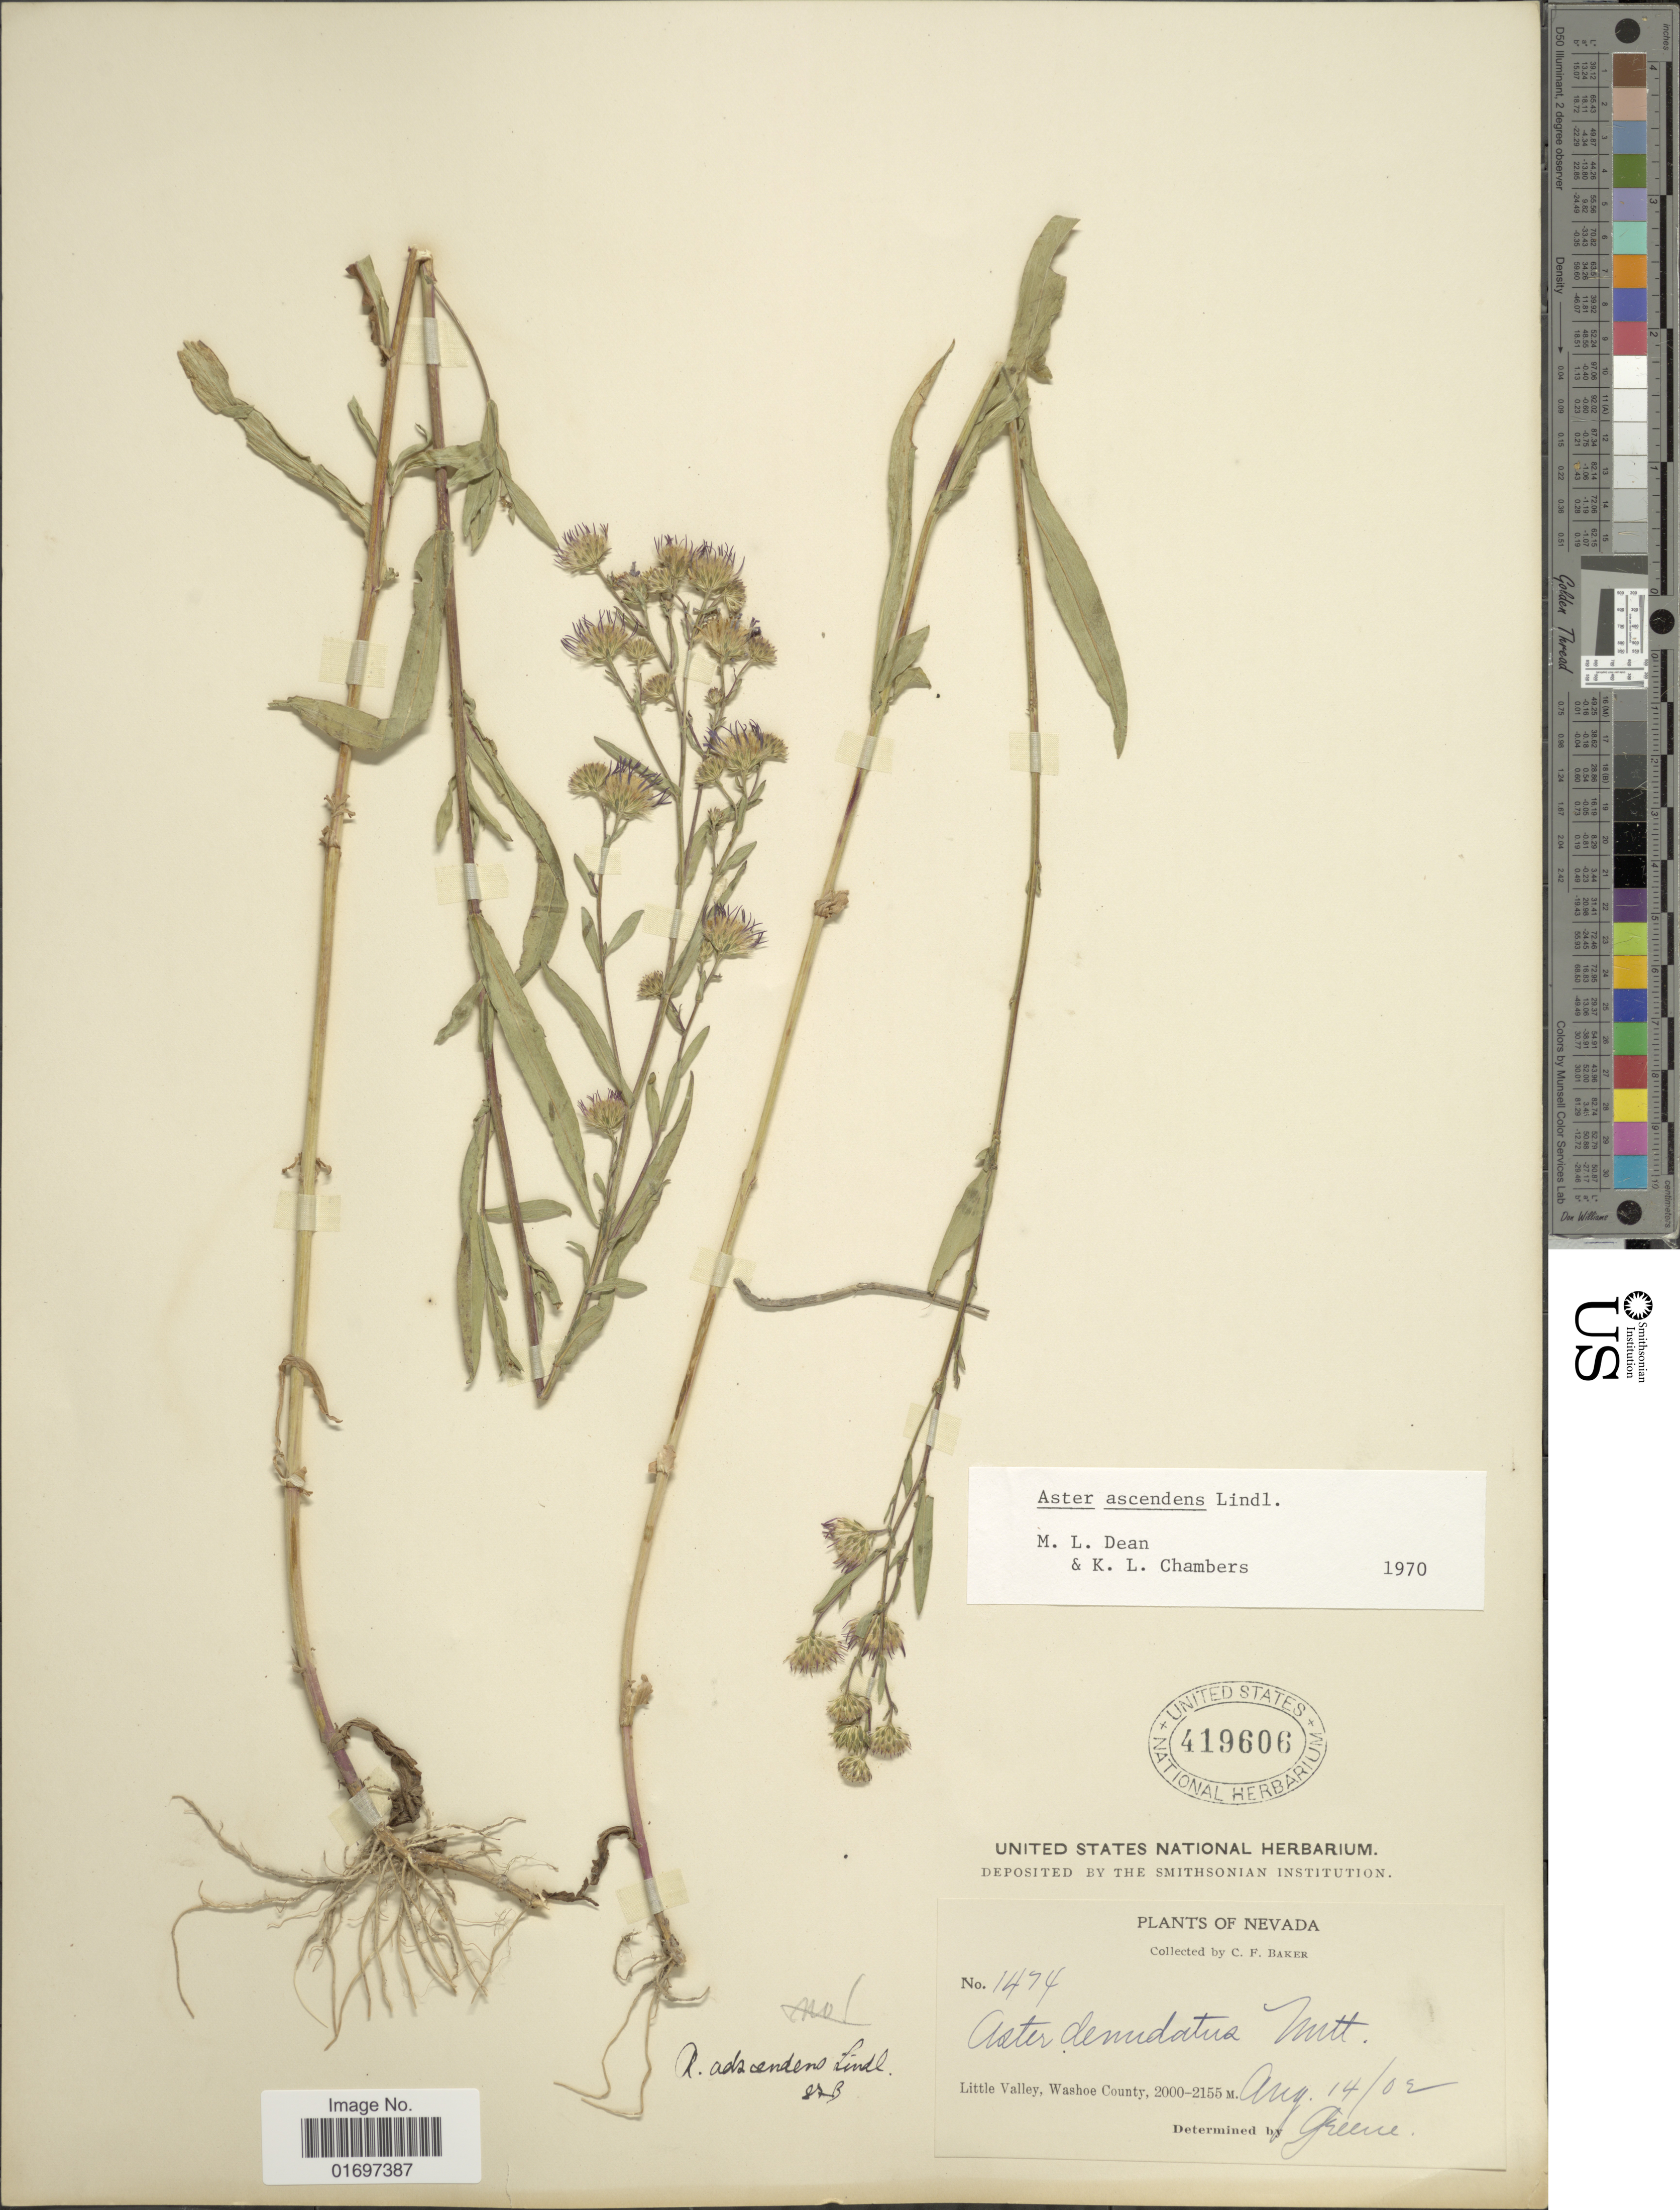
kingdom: Plantae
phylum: Tracheophyta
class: Magnoliopsida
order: Asterales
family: Asteraceae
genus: Symphyotrichum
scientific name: Symphyotrichum ascendens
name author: (Lindl.) G.L. Nesom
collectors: C. F. Baker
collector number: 1474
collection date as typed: Transcribed d/m/y: 14/8/2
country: United States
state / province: Nevada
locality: Nevada. Little Valley, Washoe County.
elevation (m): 2000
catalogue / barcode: US 419606